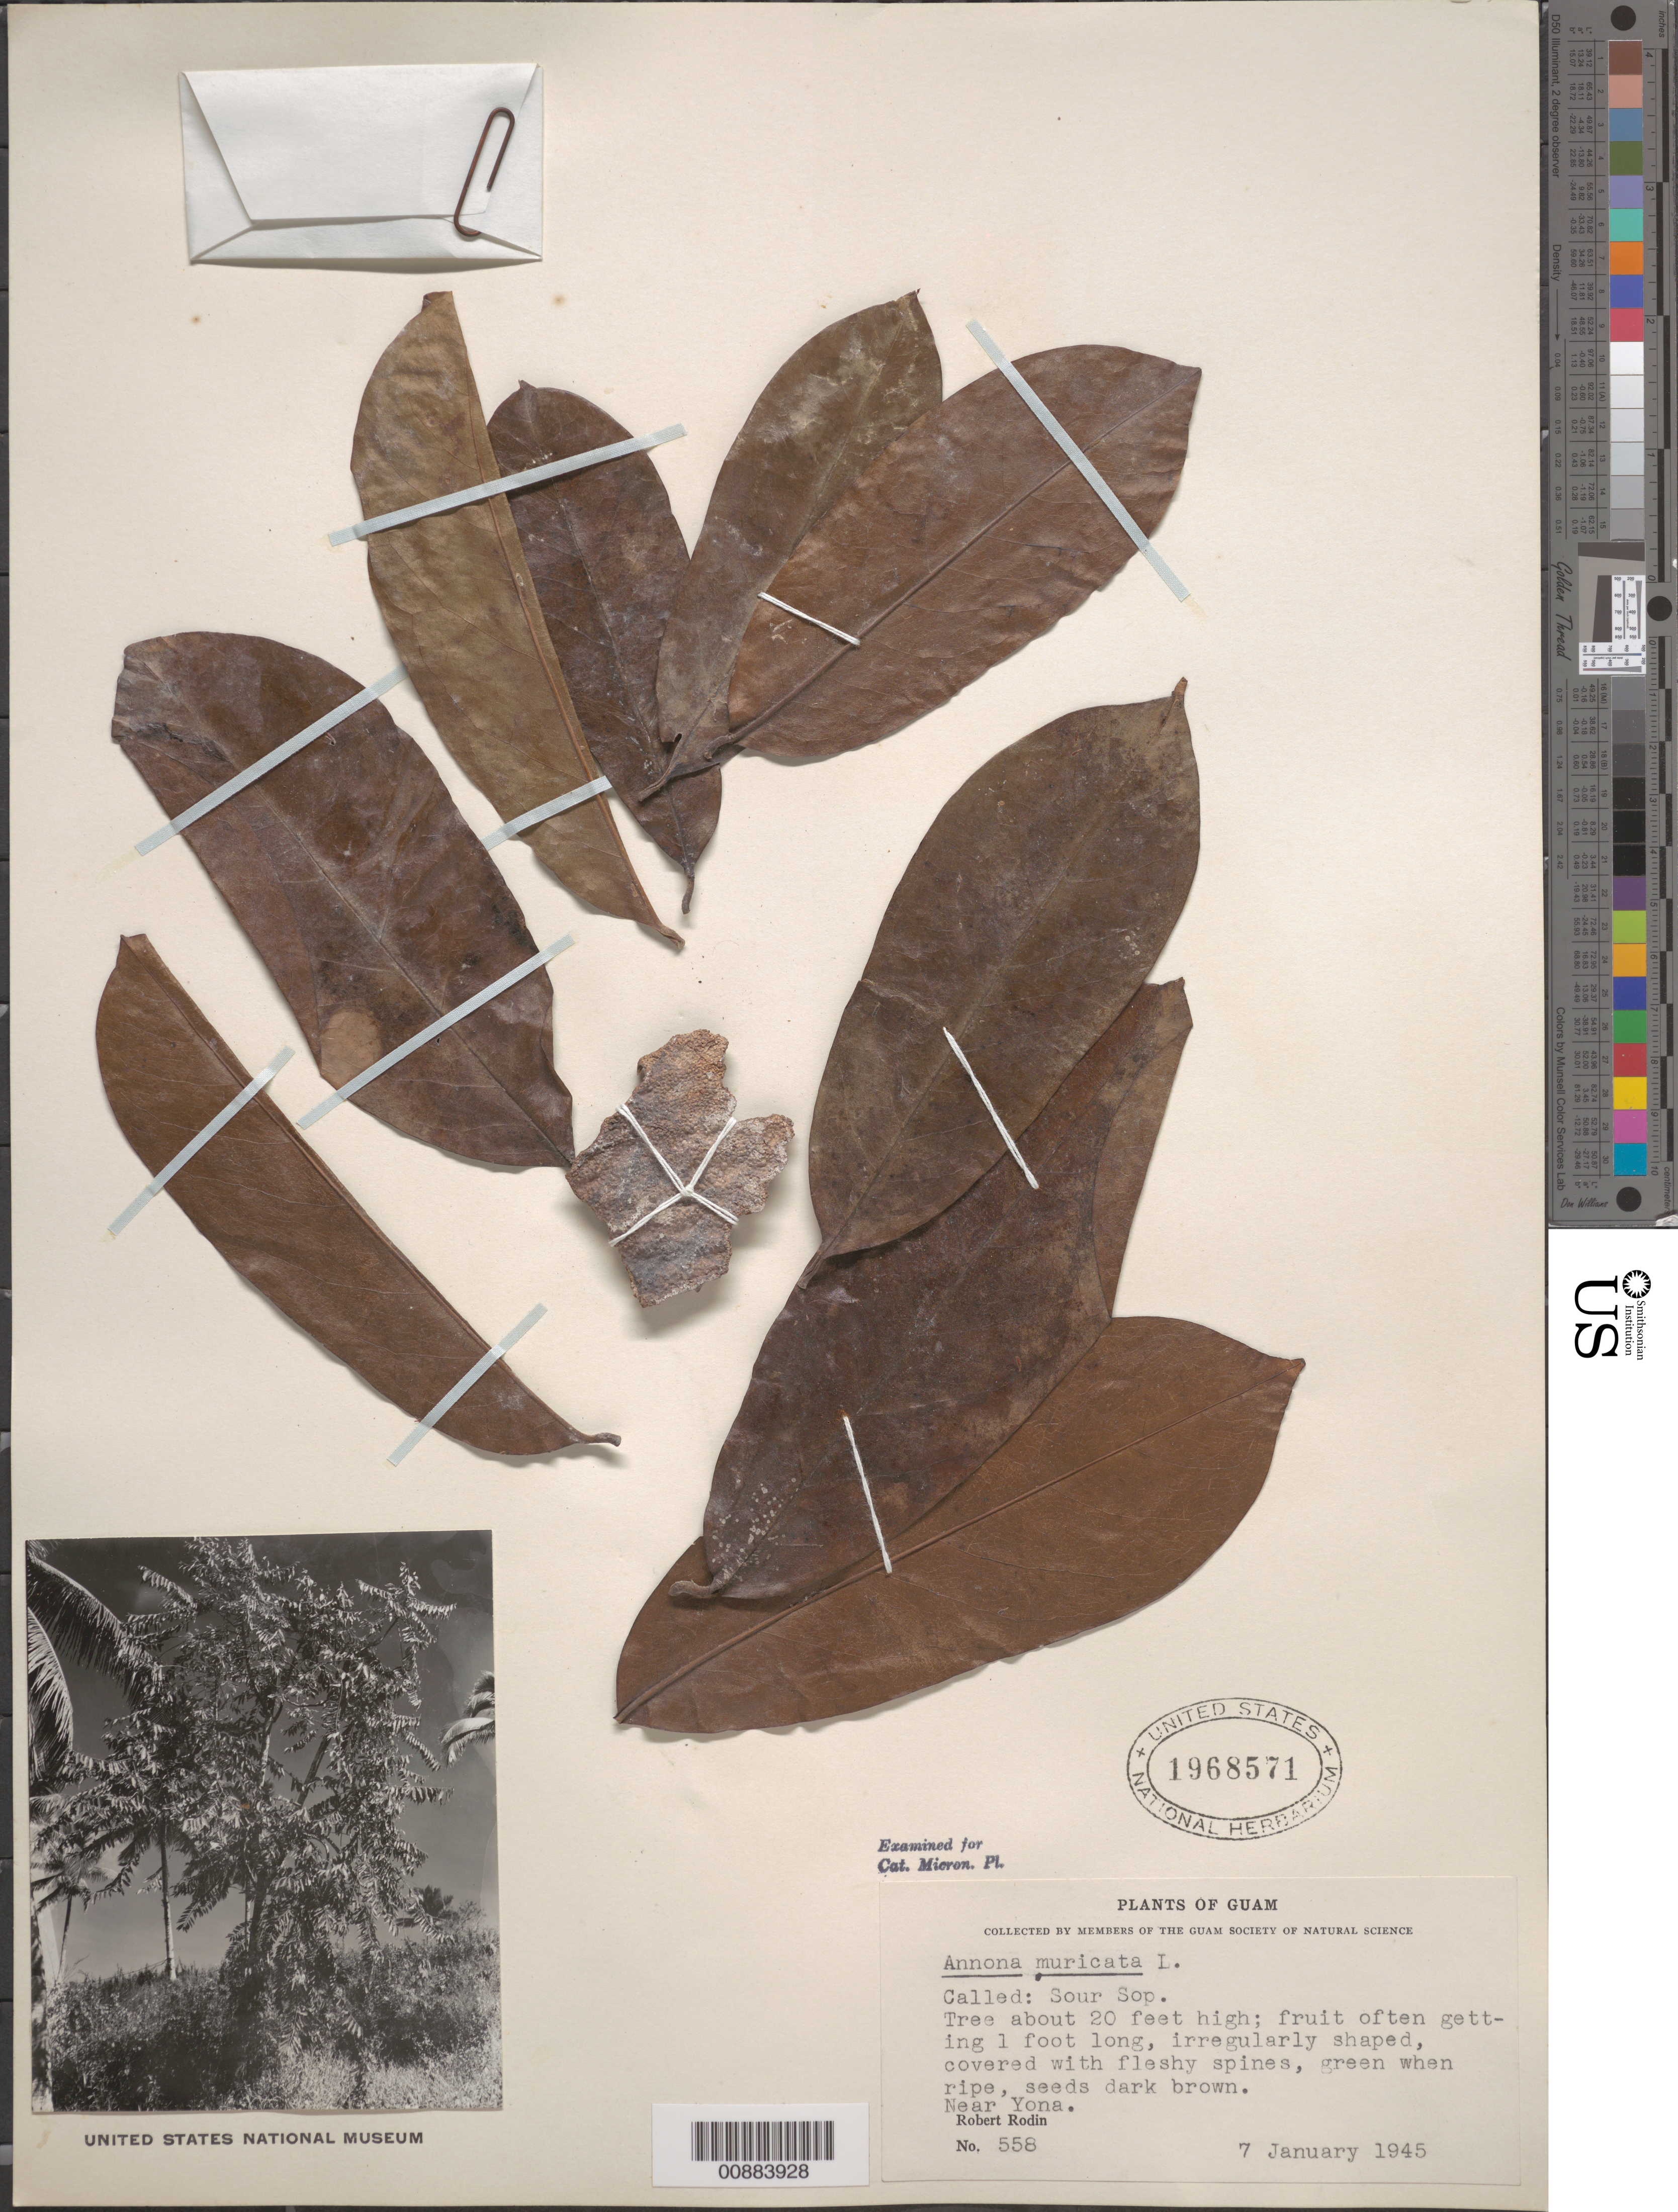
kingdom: Plantae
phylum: Tracheophyta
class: Magnoliopsida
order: Magnoliales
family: Annonaceae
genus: Annona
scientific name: Annona muricata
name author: L.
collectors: R. J. Rodin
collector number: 558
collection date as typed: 07 Jan 1945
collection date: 1945-01-07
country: Guam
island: Guam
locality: Near Yona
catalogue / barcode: US 1968571